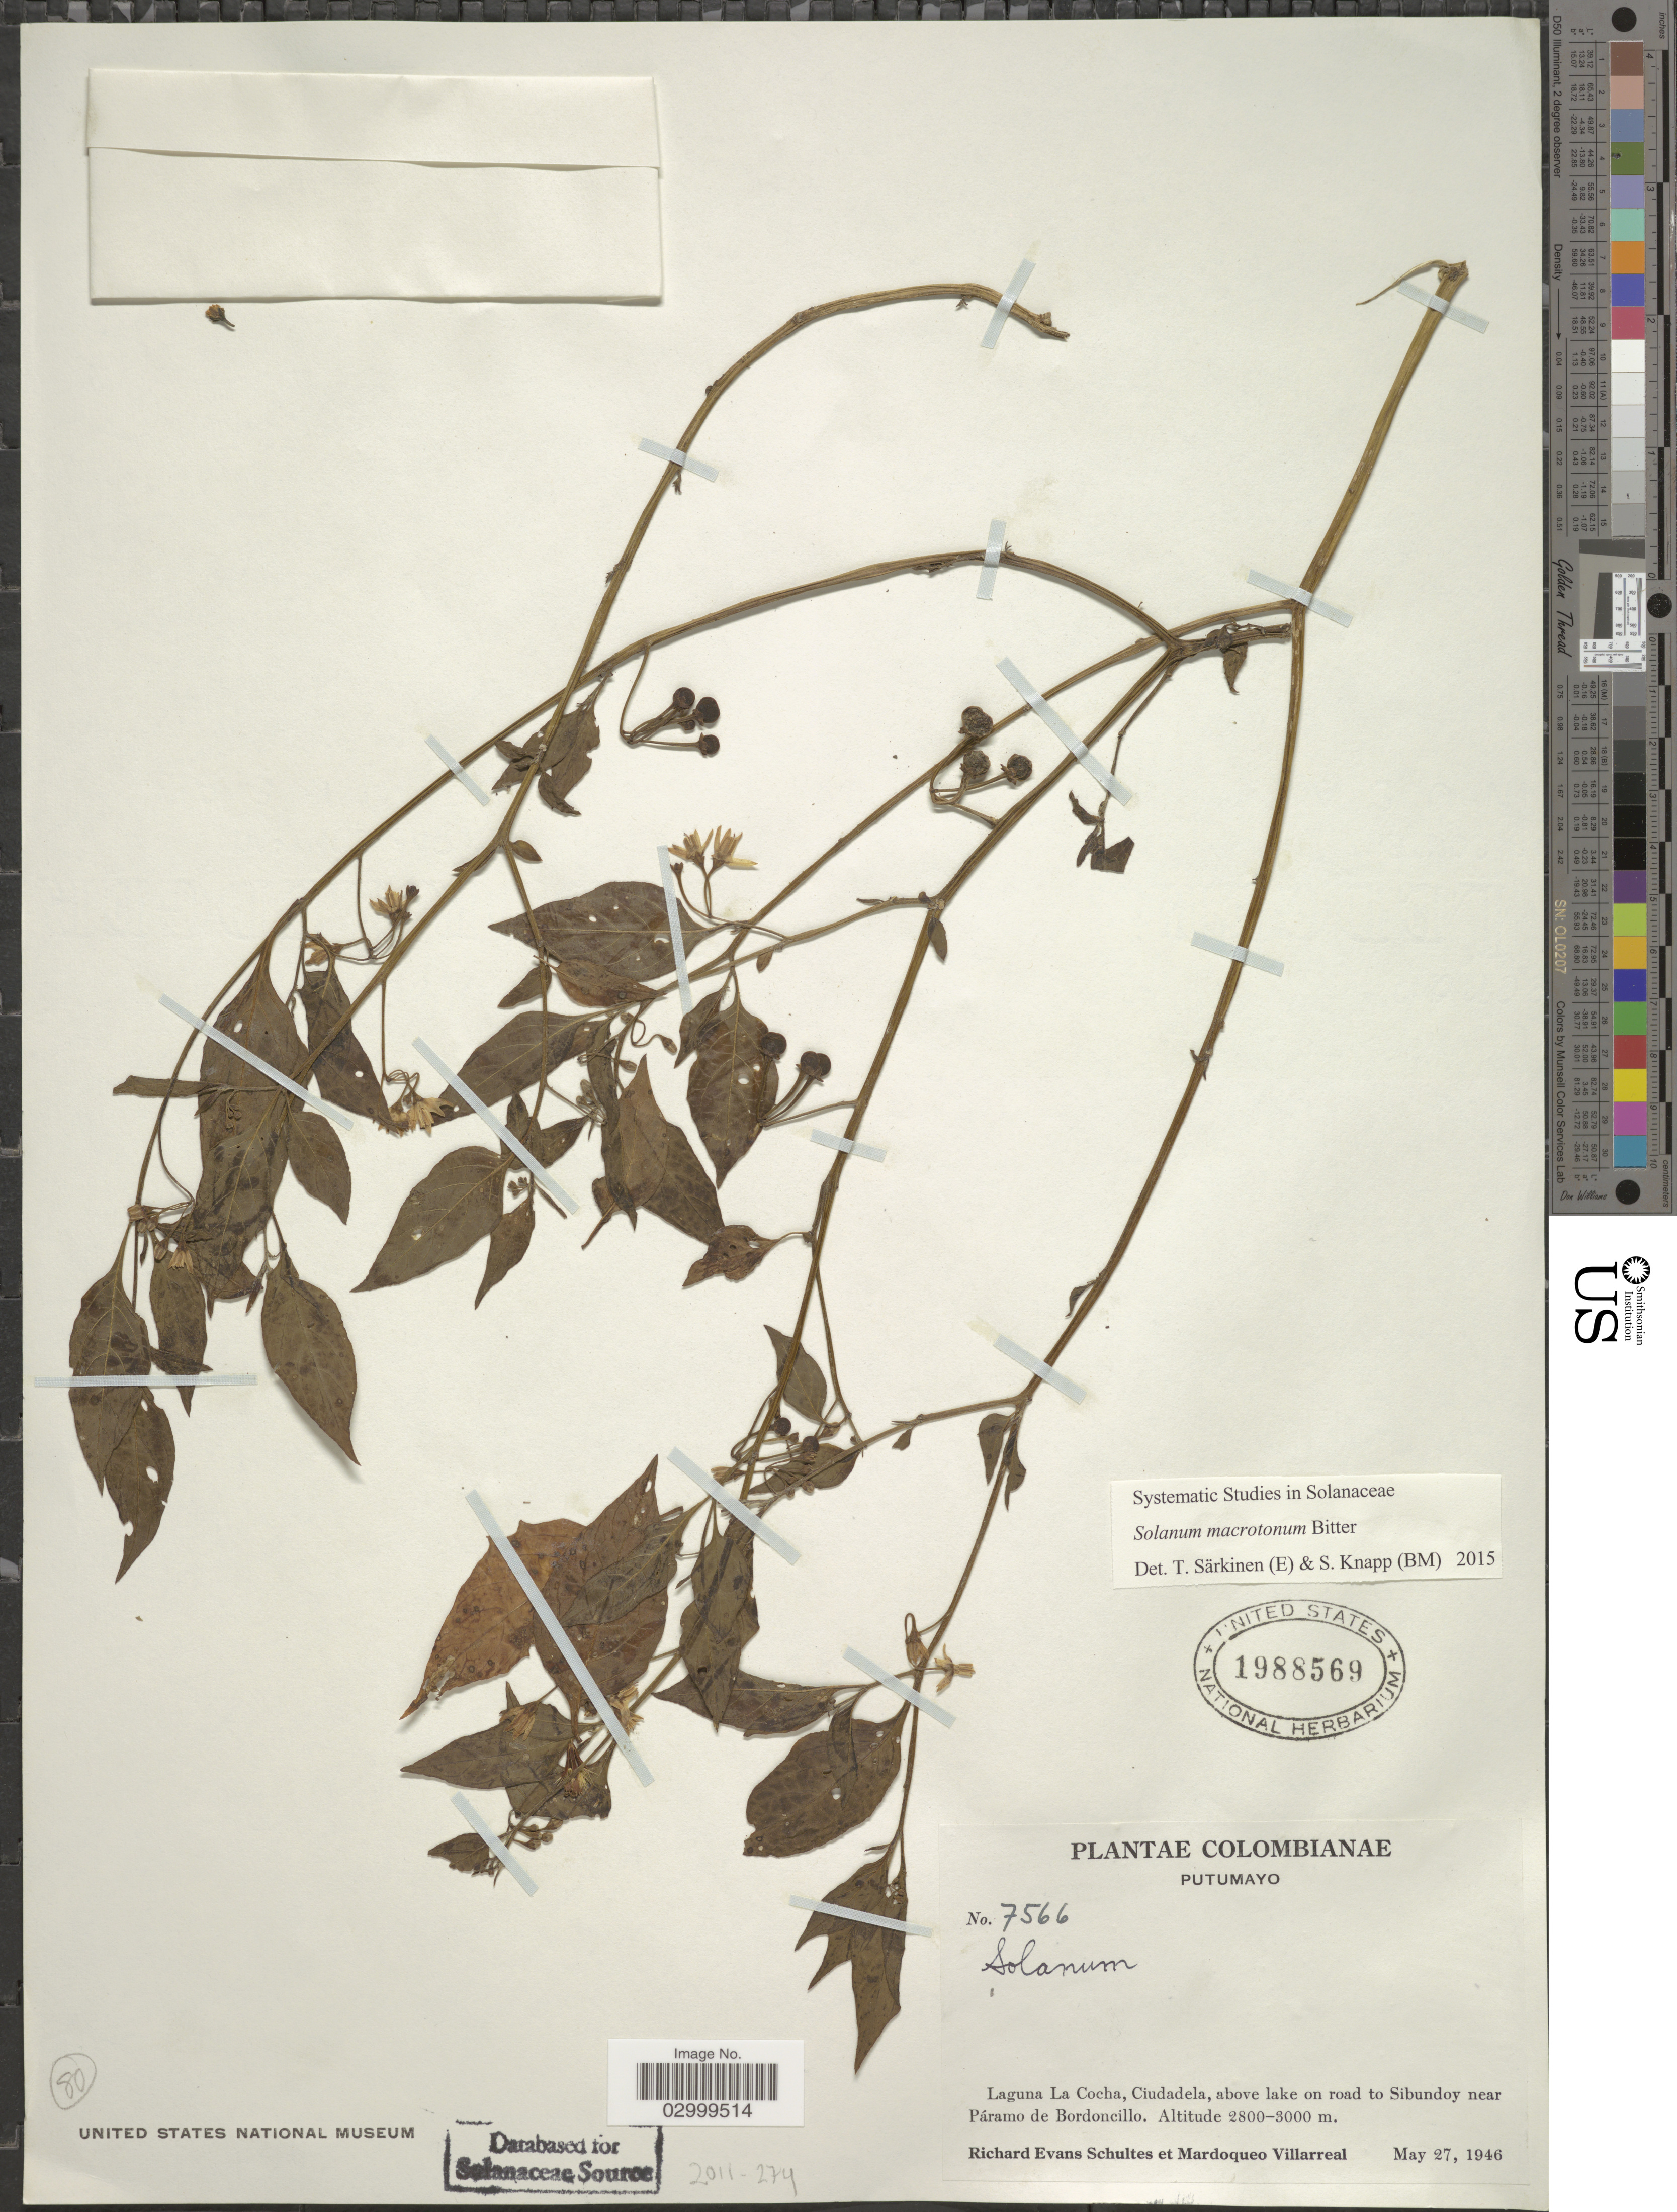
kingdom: Plantae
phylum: Tracheophyta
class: Magnoliopsida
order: Solanales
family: Solanaceae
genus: Solanum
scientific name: Solanum macrotonum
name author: Bitter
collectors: R. E. Schultes & M. Villarreal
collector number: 7566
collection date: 1946-05-27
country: Colombia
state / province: Putumayo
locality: Laguna La Cocha, Ciudadela, above lake on road to Sibundoy near Páramo de Bordoncillo.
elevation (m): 2800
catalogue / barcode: US 1988569